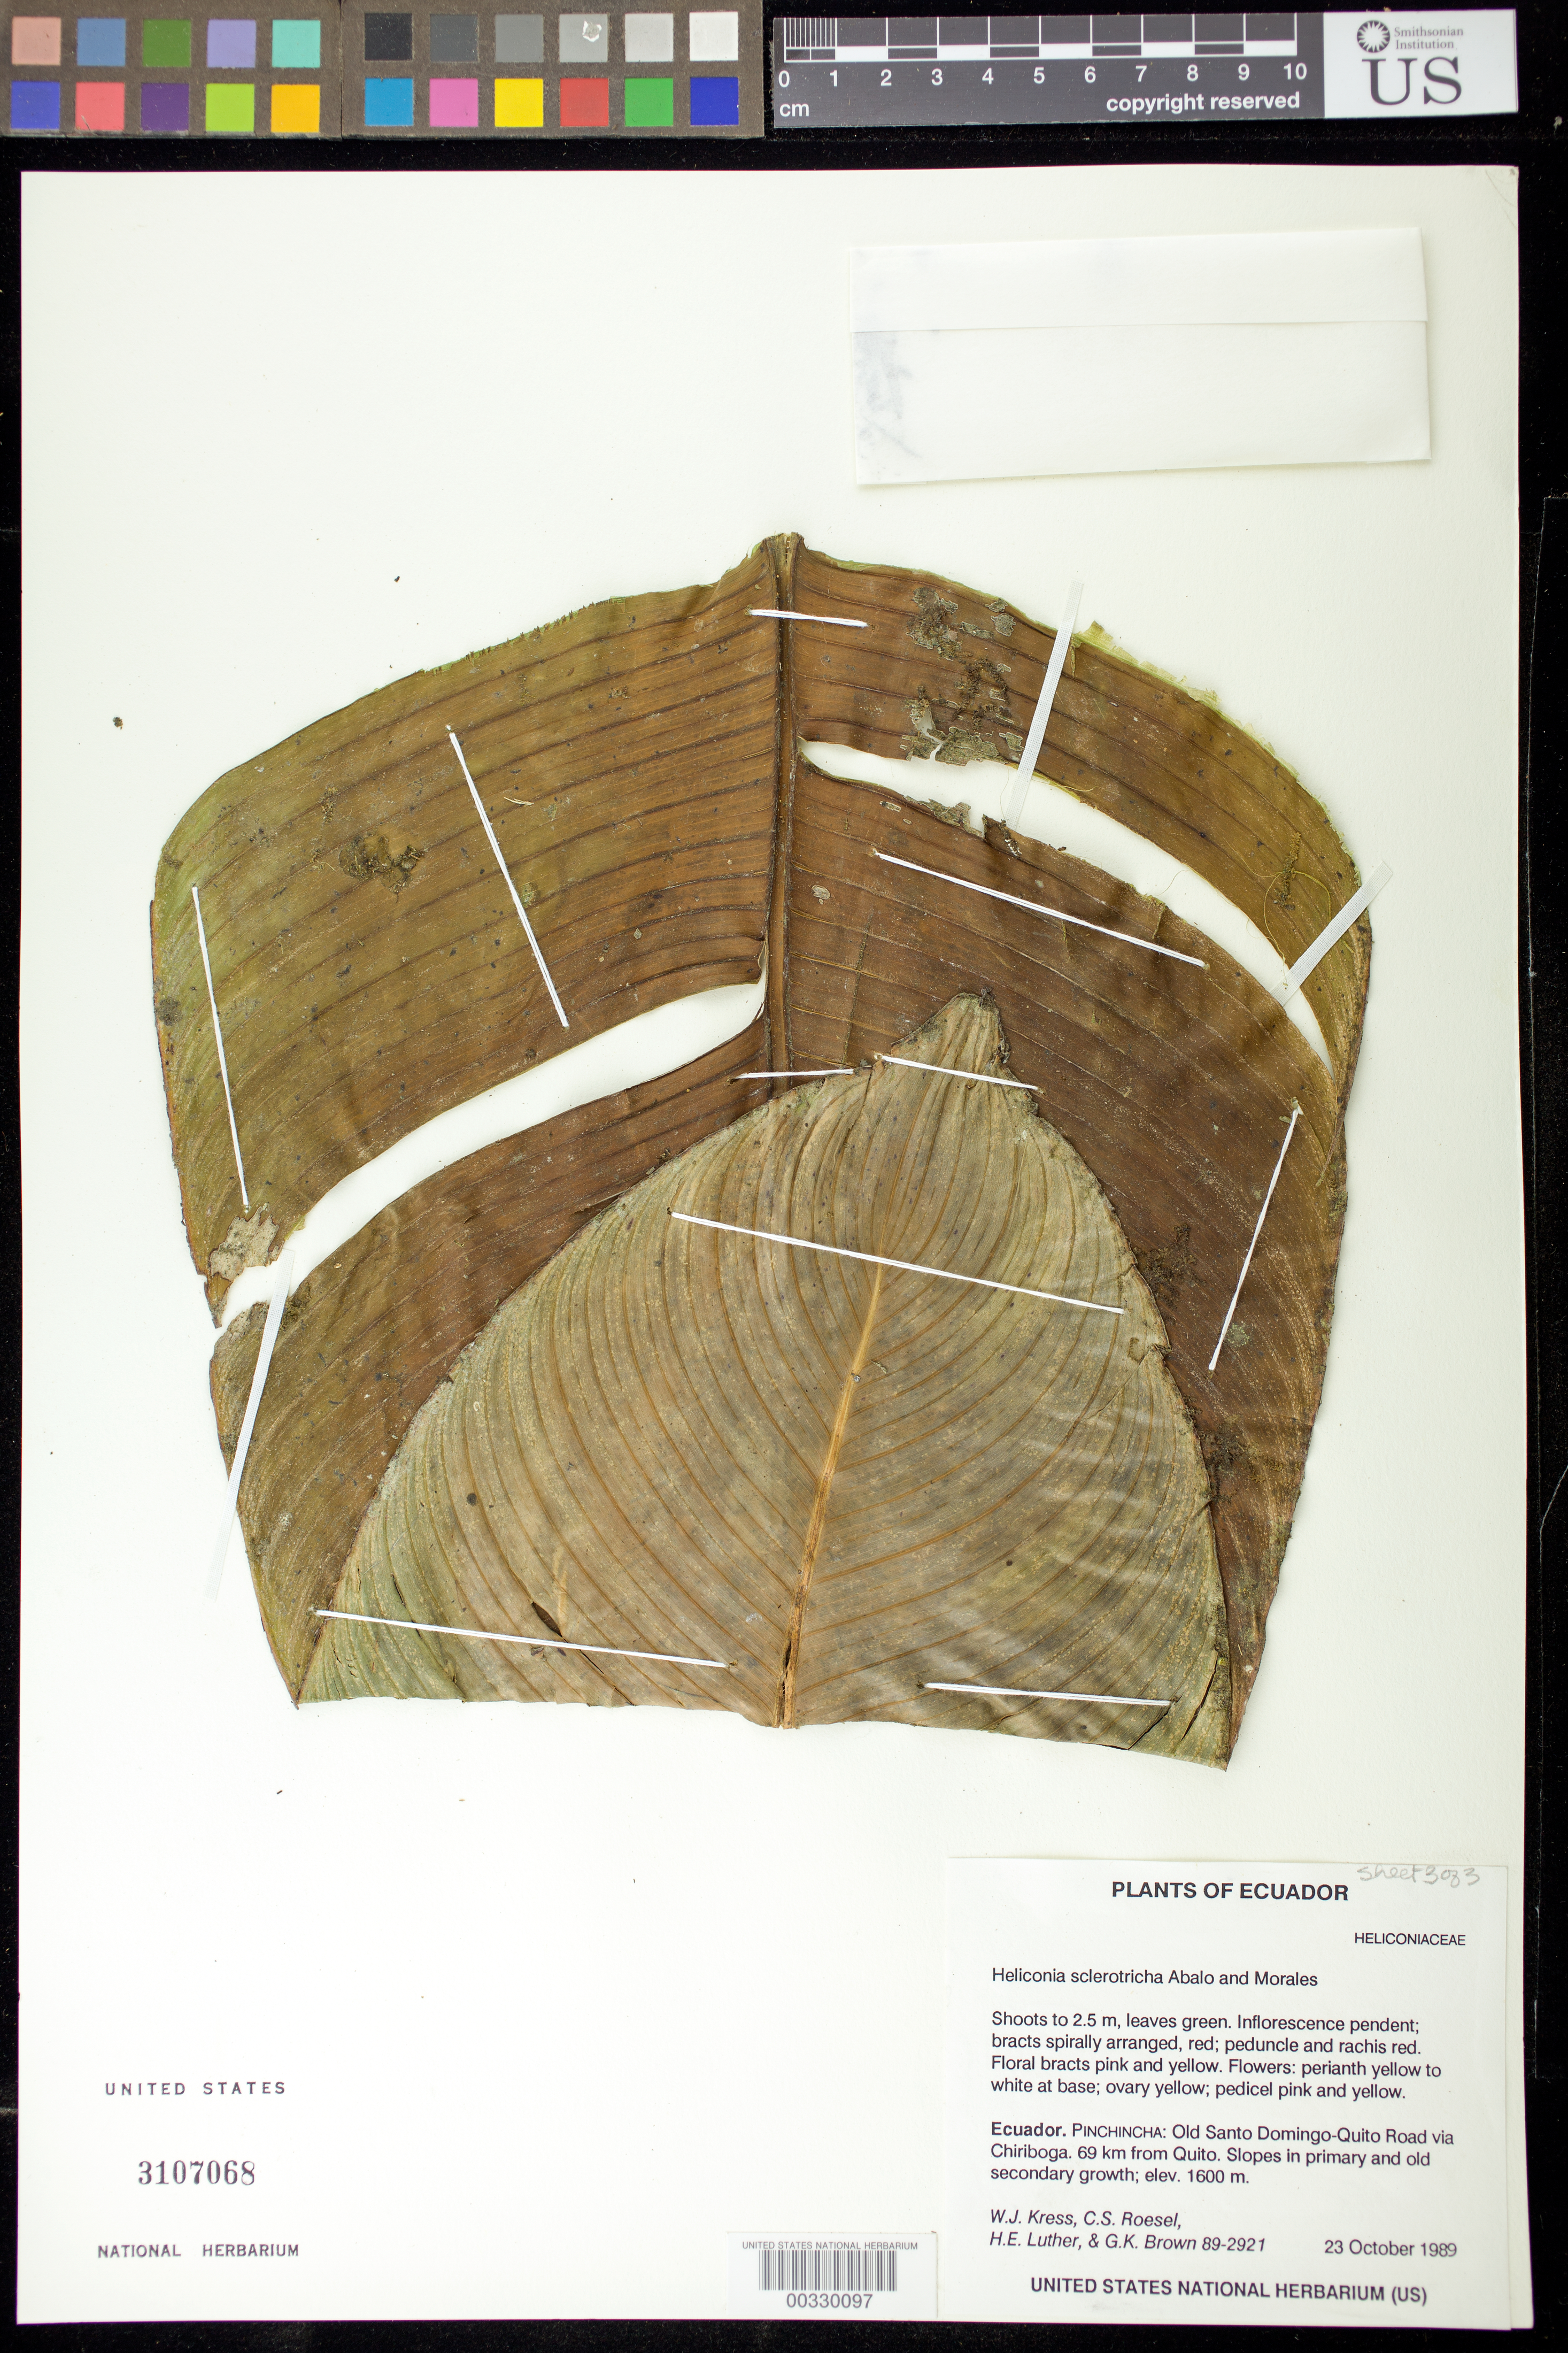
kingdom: Plantae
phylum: Tracheophyta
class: Liliopsida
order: Zingiberales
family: Heliconiaceae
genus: Heliconia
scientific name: Heliconia sclerotricha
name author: Abalo & G. Morales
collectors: W. J. Kress, C. S. Roesel, Harry E. Luther & G. K. Brown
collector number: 89-2921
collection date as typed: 23 Oct 1989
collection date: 1989-10-23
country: Ecuador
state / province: Pichincha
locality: Old Santo Domingo-quito road via chiriboga, 69 km from quito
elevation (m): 1600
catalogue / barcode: US 3107068